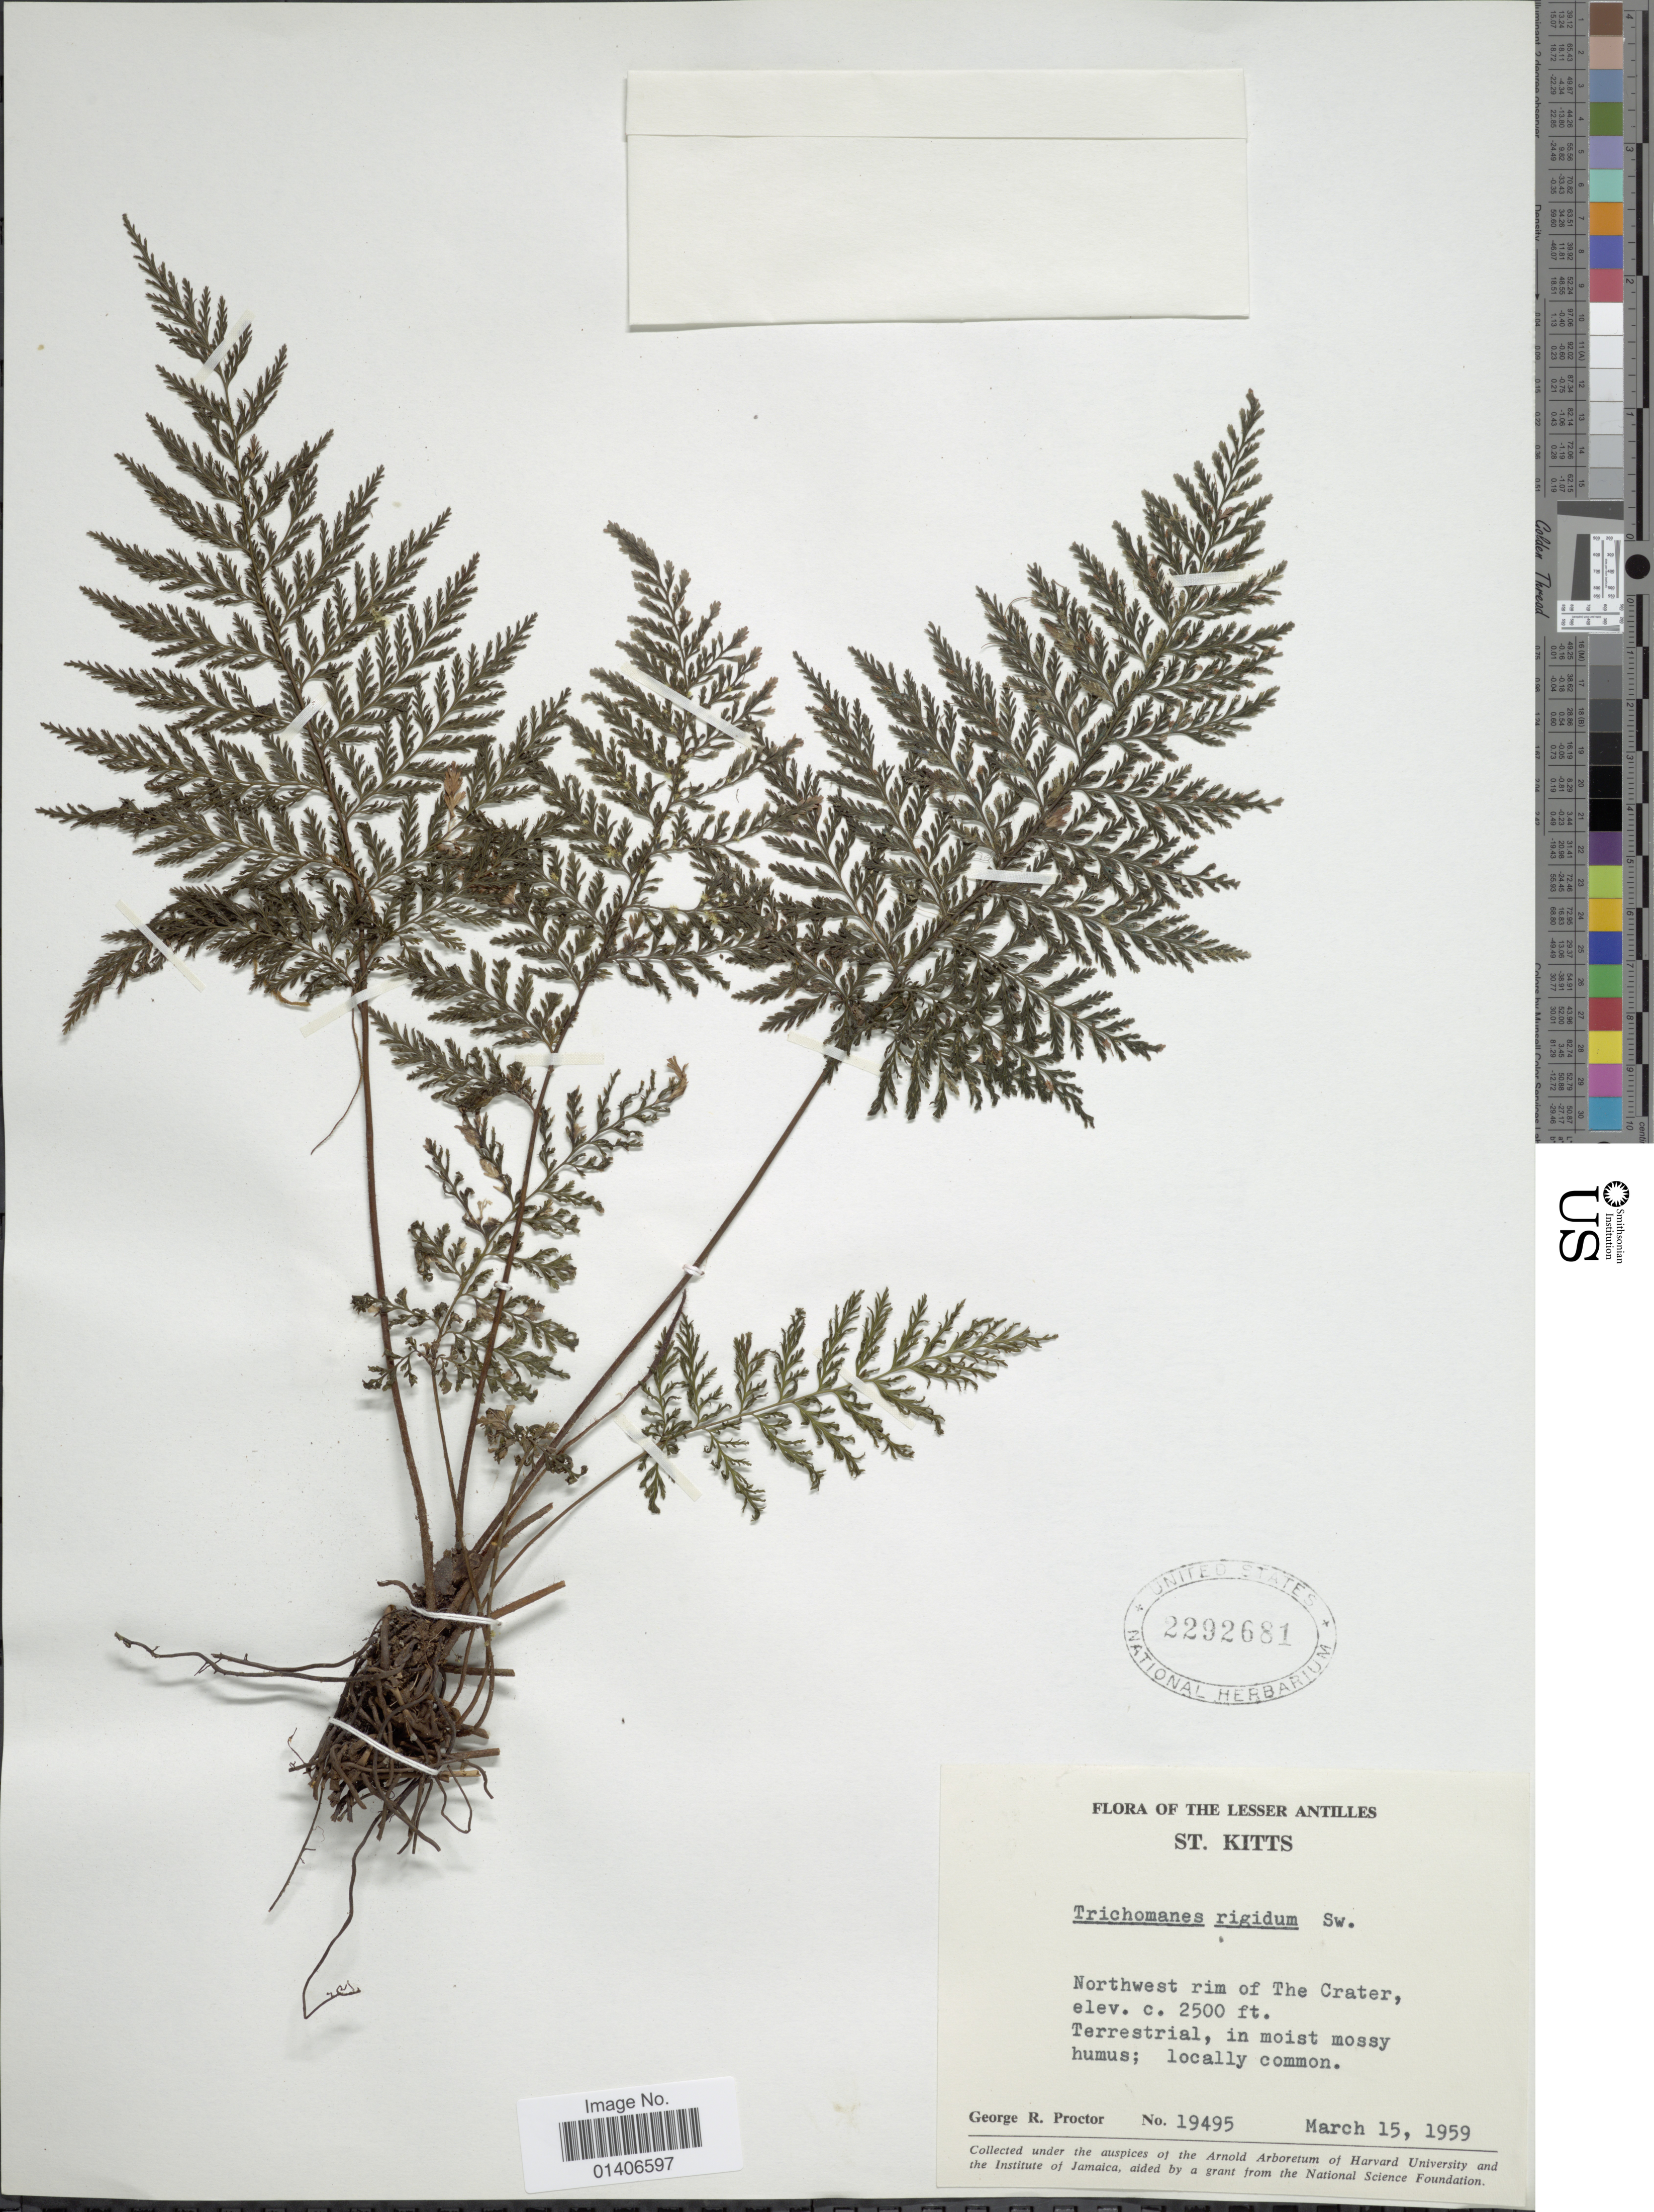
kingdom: Plantae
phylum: Tracheophyta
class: Polypodiopsida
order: Hymenophyllales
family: Hymenophyllaceae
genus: Abrodictyum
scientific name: Abrodictyum rigidum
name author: (Sw.) Ebihara & Dubuisson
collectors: G. R. Proctor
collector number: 19495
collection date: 1959-03-15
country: St. Christopher-Nevis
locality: The Lesser Antilles, St Kitts, Northwest rim of The Crater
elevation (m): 762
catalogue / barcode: US 2292681